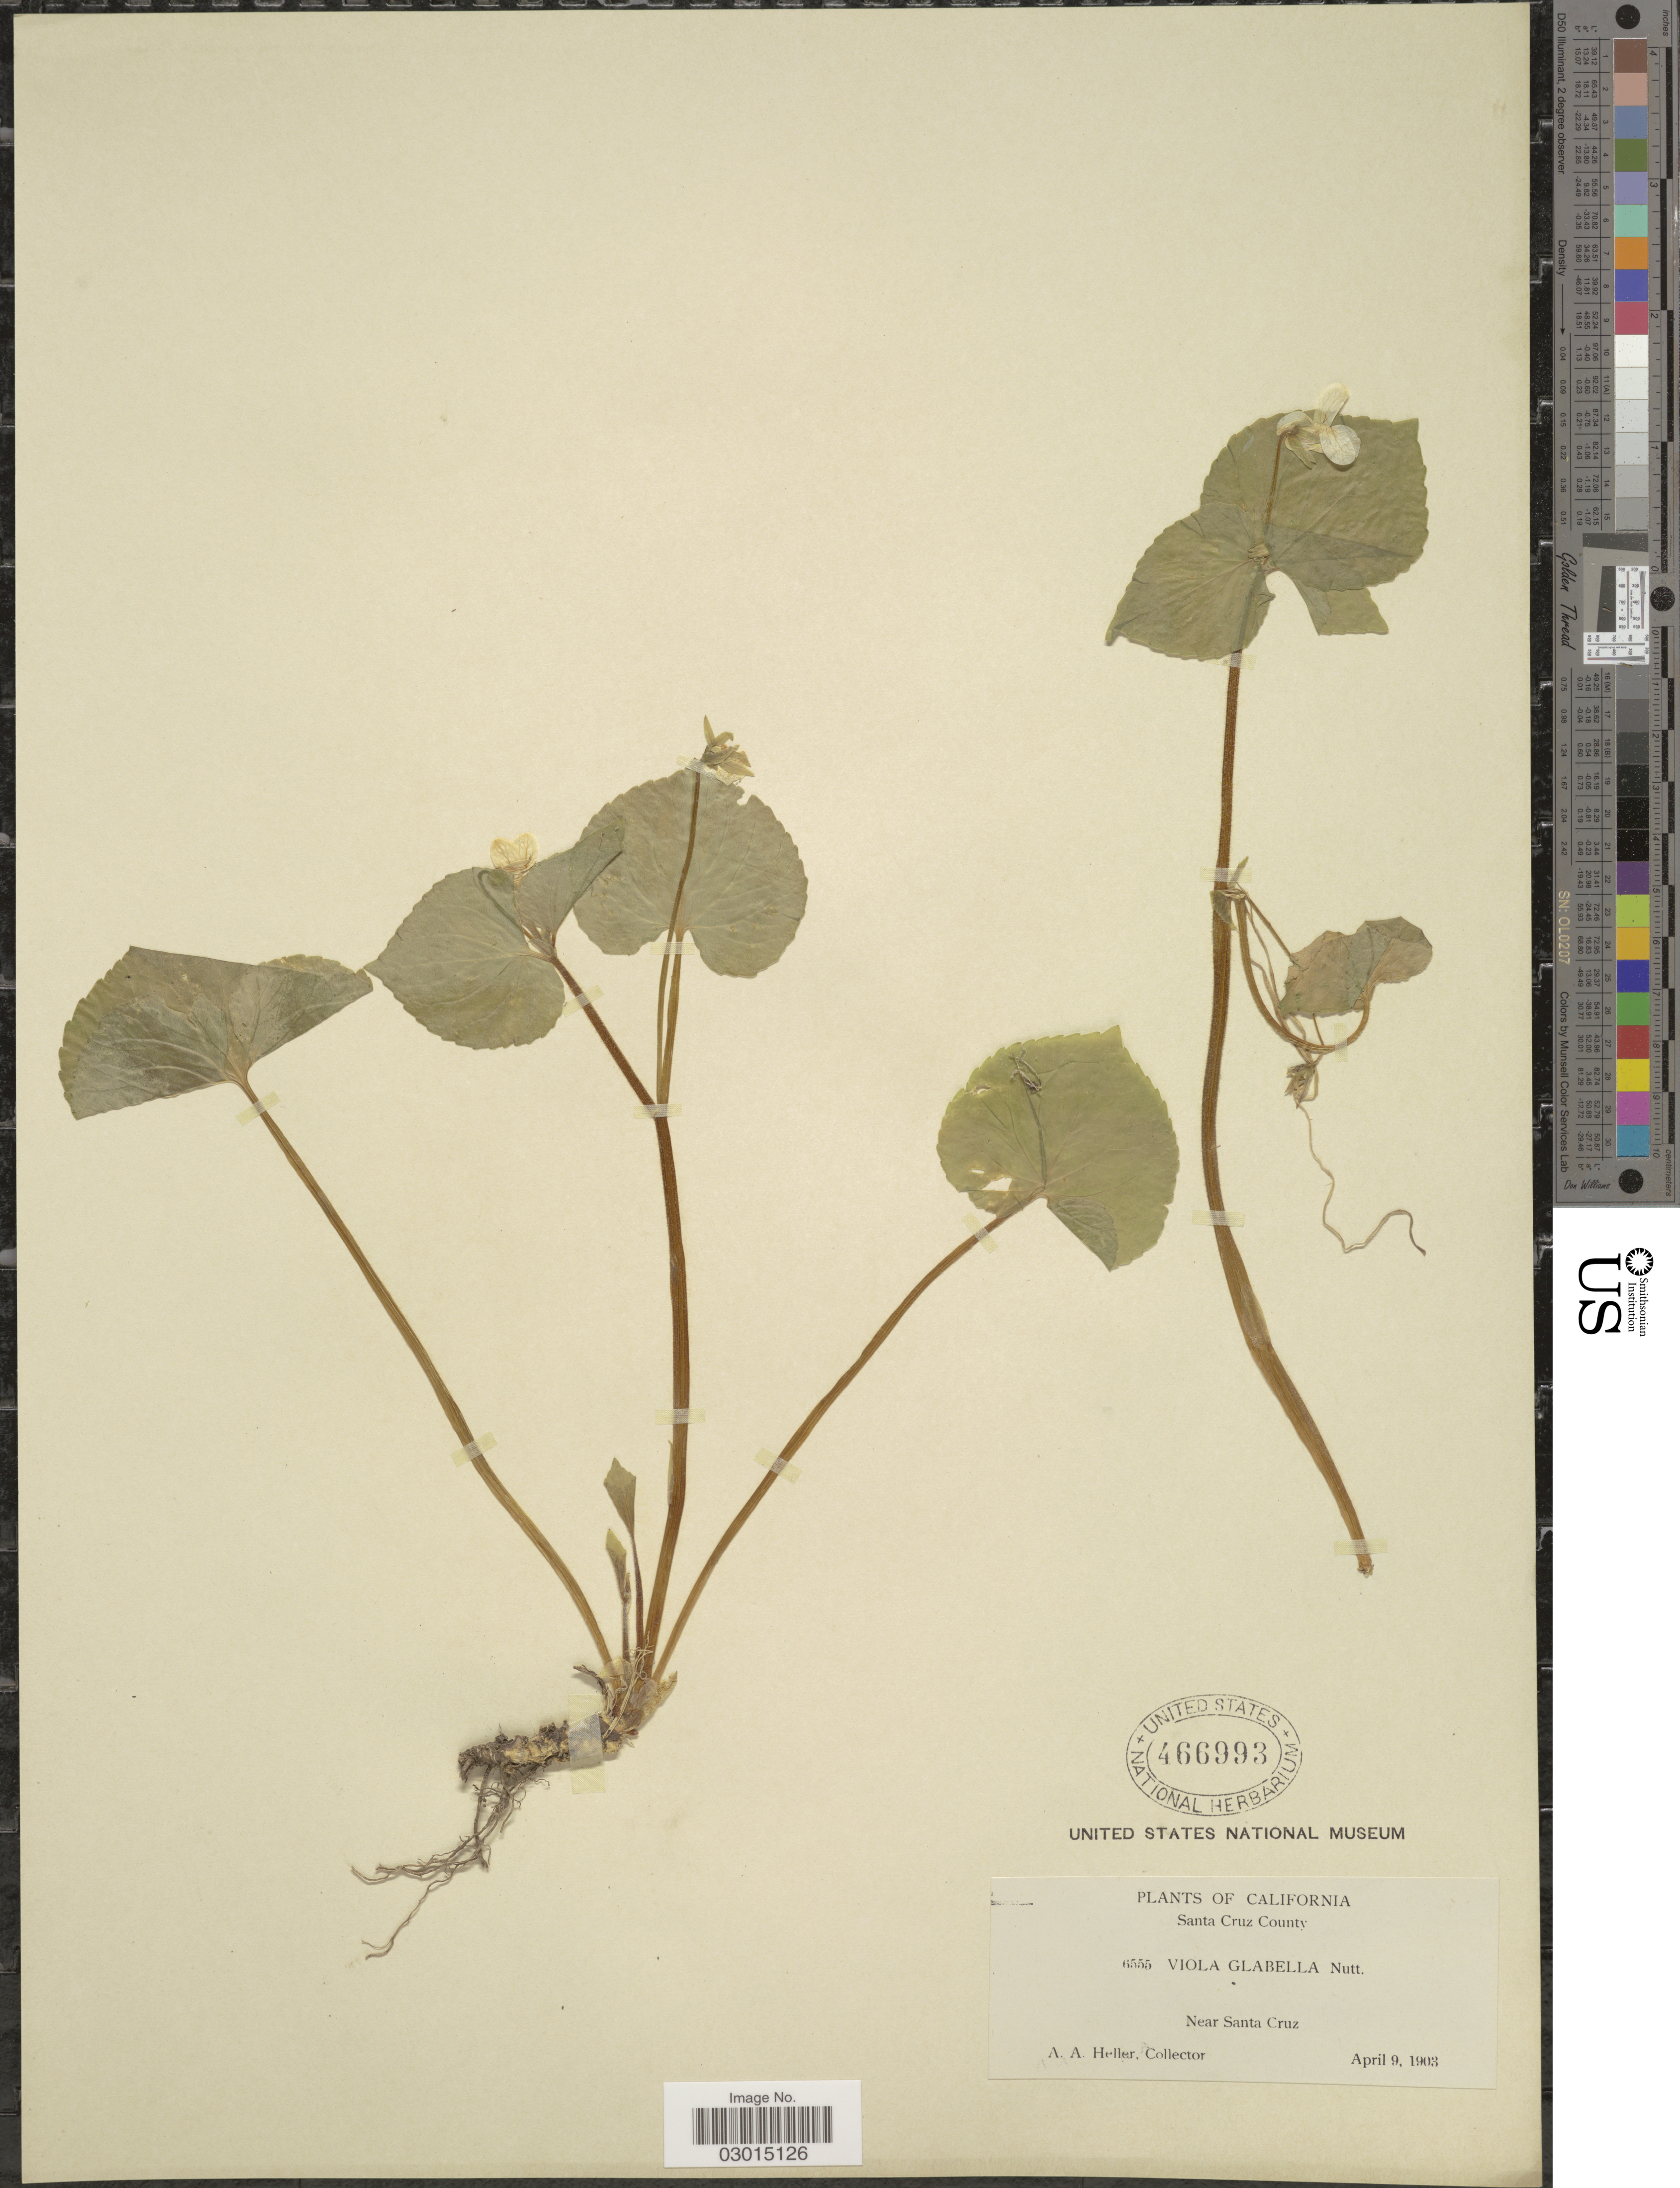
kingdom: Plantae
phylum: Tracheophyta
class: Magnoliopsida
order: Malpighiales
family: Violaceae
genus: Viola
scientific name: Viola glabella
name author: Nutt.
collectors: A. A. Heller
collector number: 6555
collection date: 1903-04-09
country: United States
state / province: California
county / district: Santa Cruz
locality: Santa Cruz County. Near Santa Cruz.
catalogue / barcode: US 466993